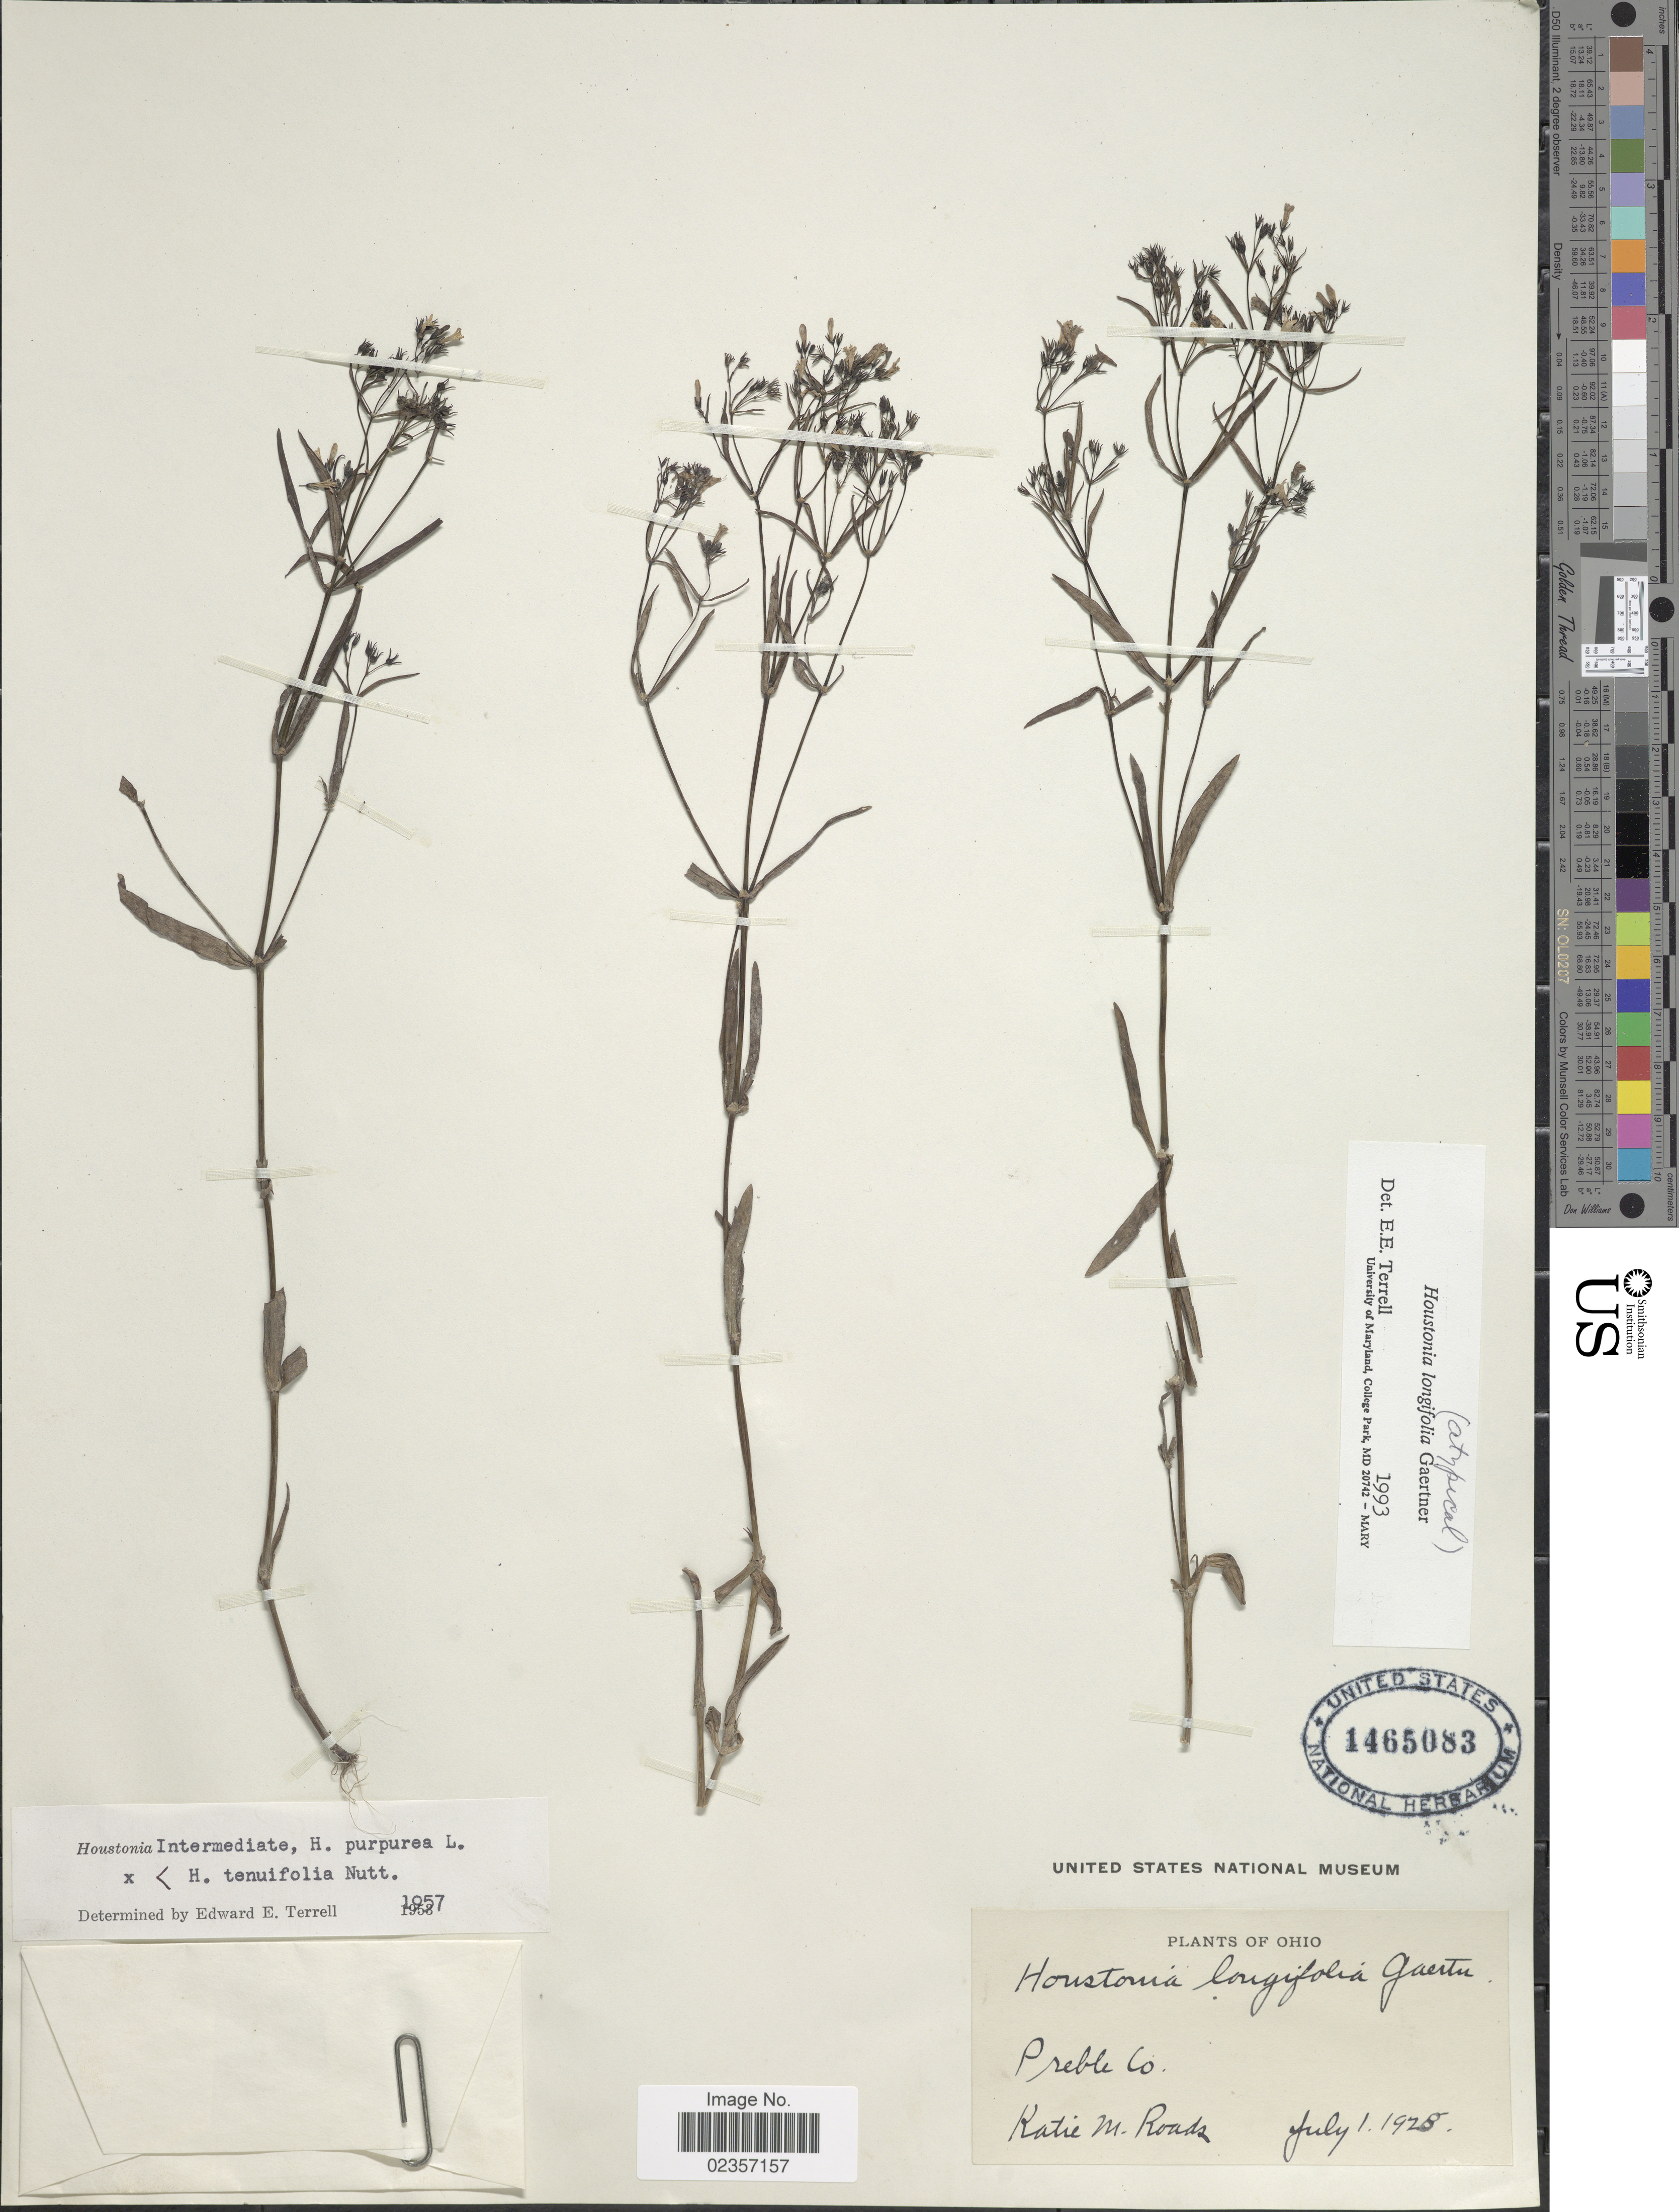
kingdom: Plantae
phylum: Tracheophyta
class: Magnoliopsida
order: Gentianales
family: Rubiaceae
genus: Houstonia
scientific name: Houstonia longifolia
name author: Gaertn.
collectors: K. Roads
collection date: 1928-07-01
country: United States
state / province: Ohio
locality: Preble Co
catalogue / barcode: US 1465083